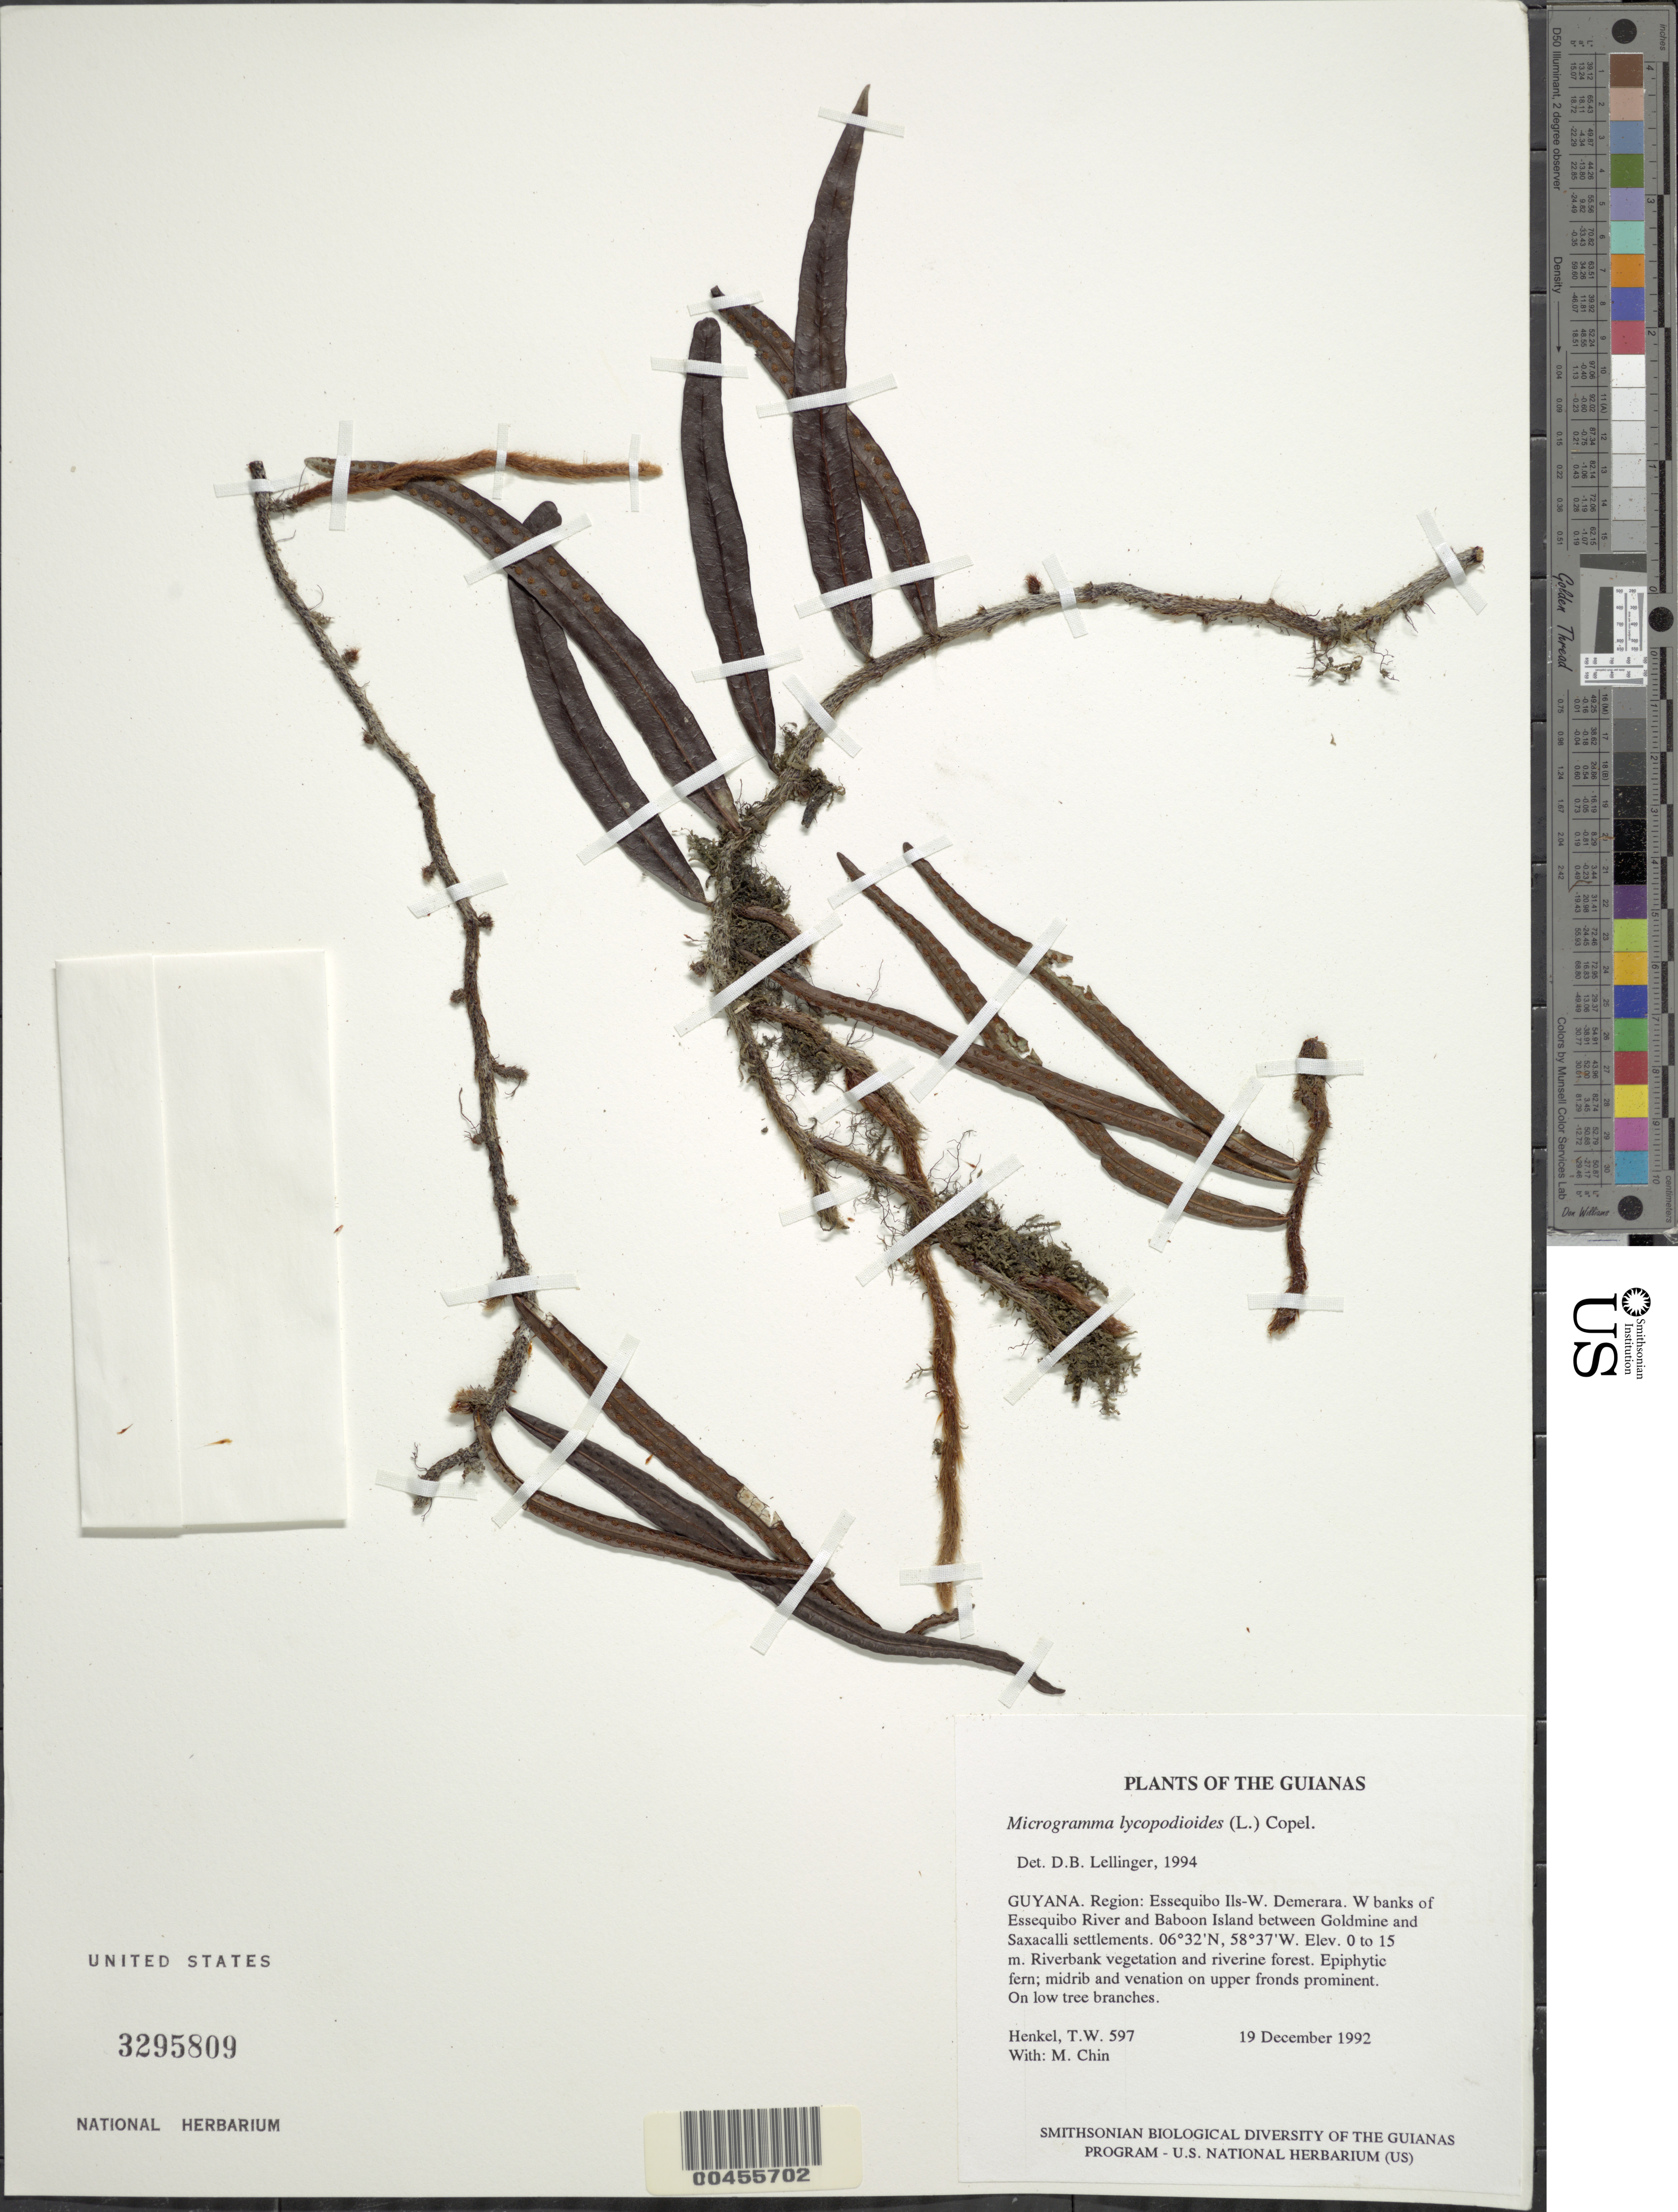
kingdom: Plantae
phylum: Tracheophyta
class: Polypodiopsida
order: Polypodiales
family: Polypodiaceae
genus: Microgramma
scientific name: Microgramma lycopodioides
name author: (L.) Copel.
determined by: Lellinger, David B., (BOT), Smithsonian Institution - National Museum of Natural History (UNITED STATES)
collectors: T. Henkel & M. Chin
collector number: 597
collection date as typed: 19 December 1992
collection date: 1992-12-19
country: Guyana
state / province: Essequibo Isl-W. Demerara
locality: W banks of Essequibo River and Baboon Island between Goldmine and Saxacalli settlements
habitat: Riverbank vegetation and riverine forest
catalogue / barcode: US 3295809